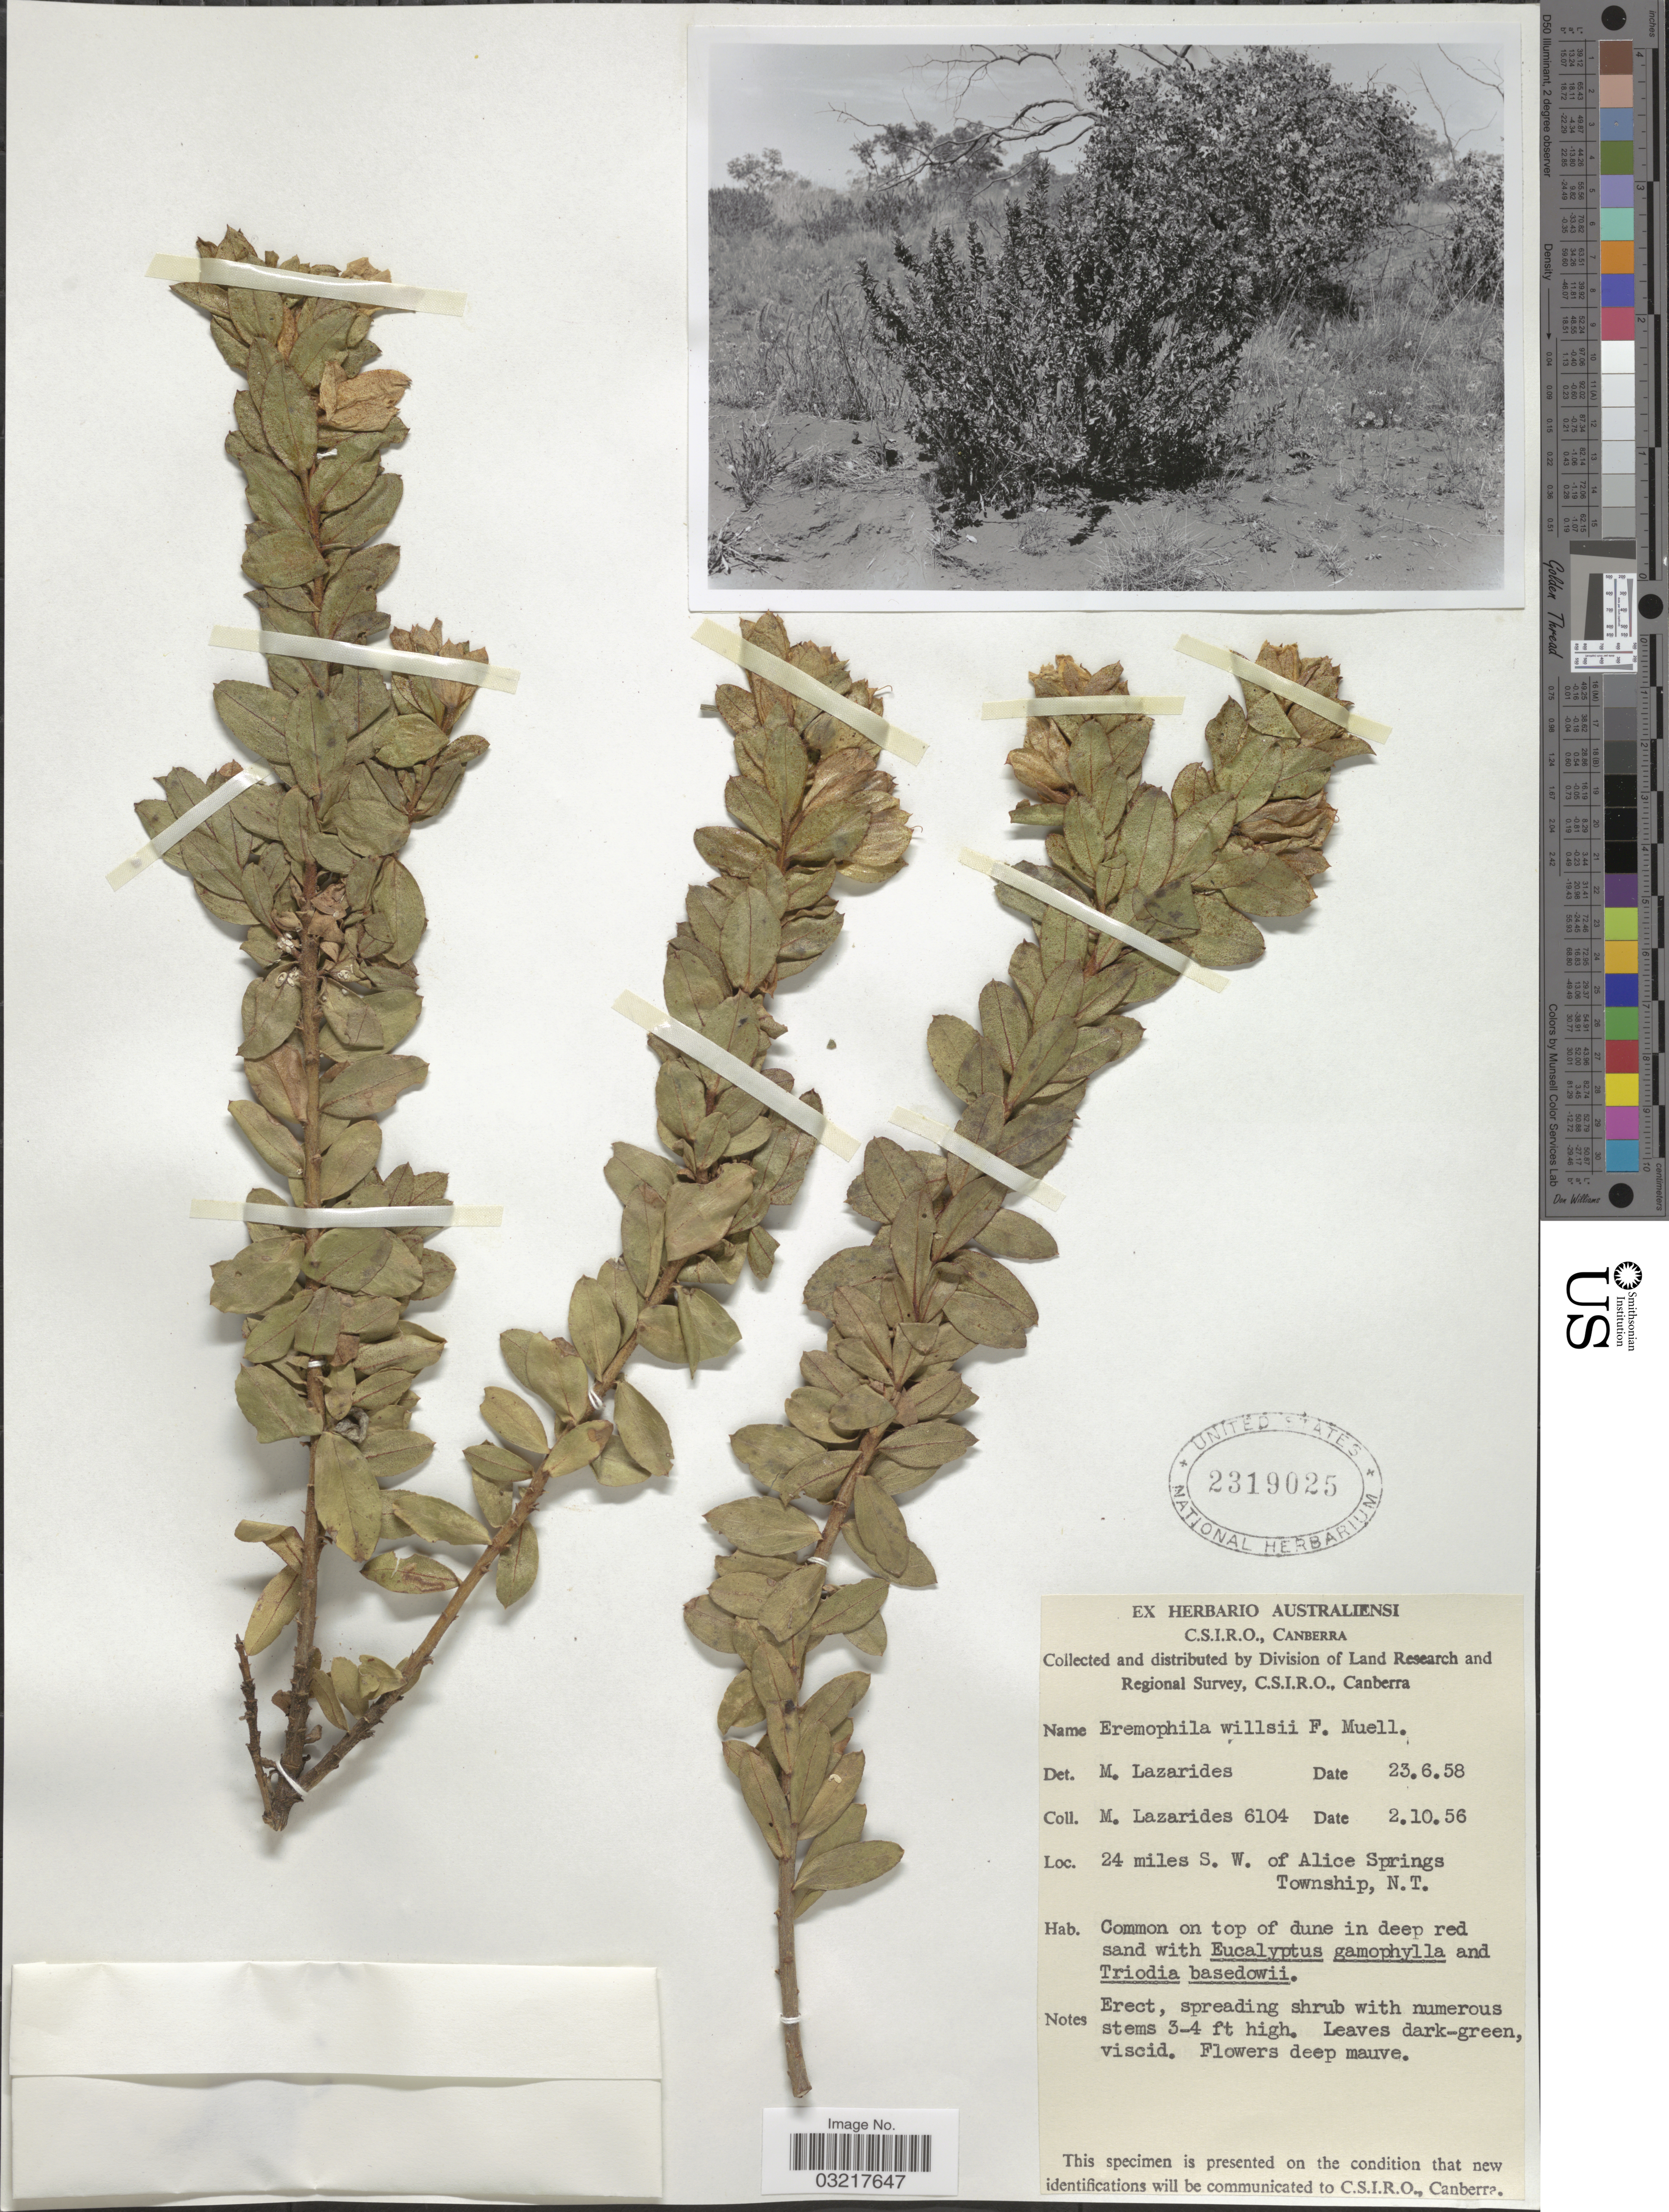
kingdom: Plantae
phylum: Tracheophyta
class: Magnoliopsida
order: Lamiales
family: Scrophulariaceae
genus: Eremophila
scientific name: Eremophila willsii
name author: F. Muell.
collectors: M. Lazarides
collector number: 6104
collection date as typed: Transcribed d/m/y: 2/10/56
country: Australia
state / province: Northern Territory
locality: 24 miles S. W. of Alice Springs Township, N.T.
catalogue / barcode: US 2319025